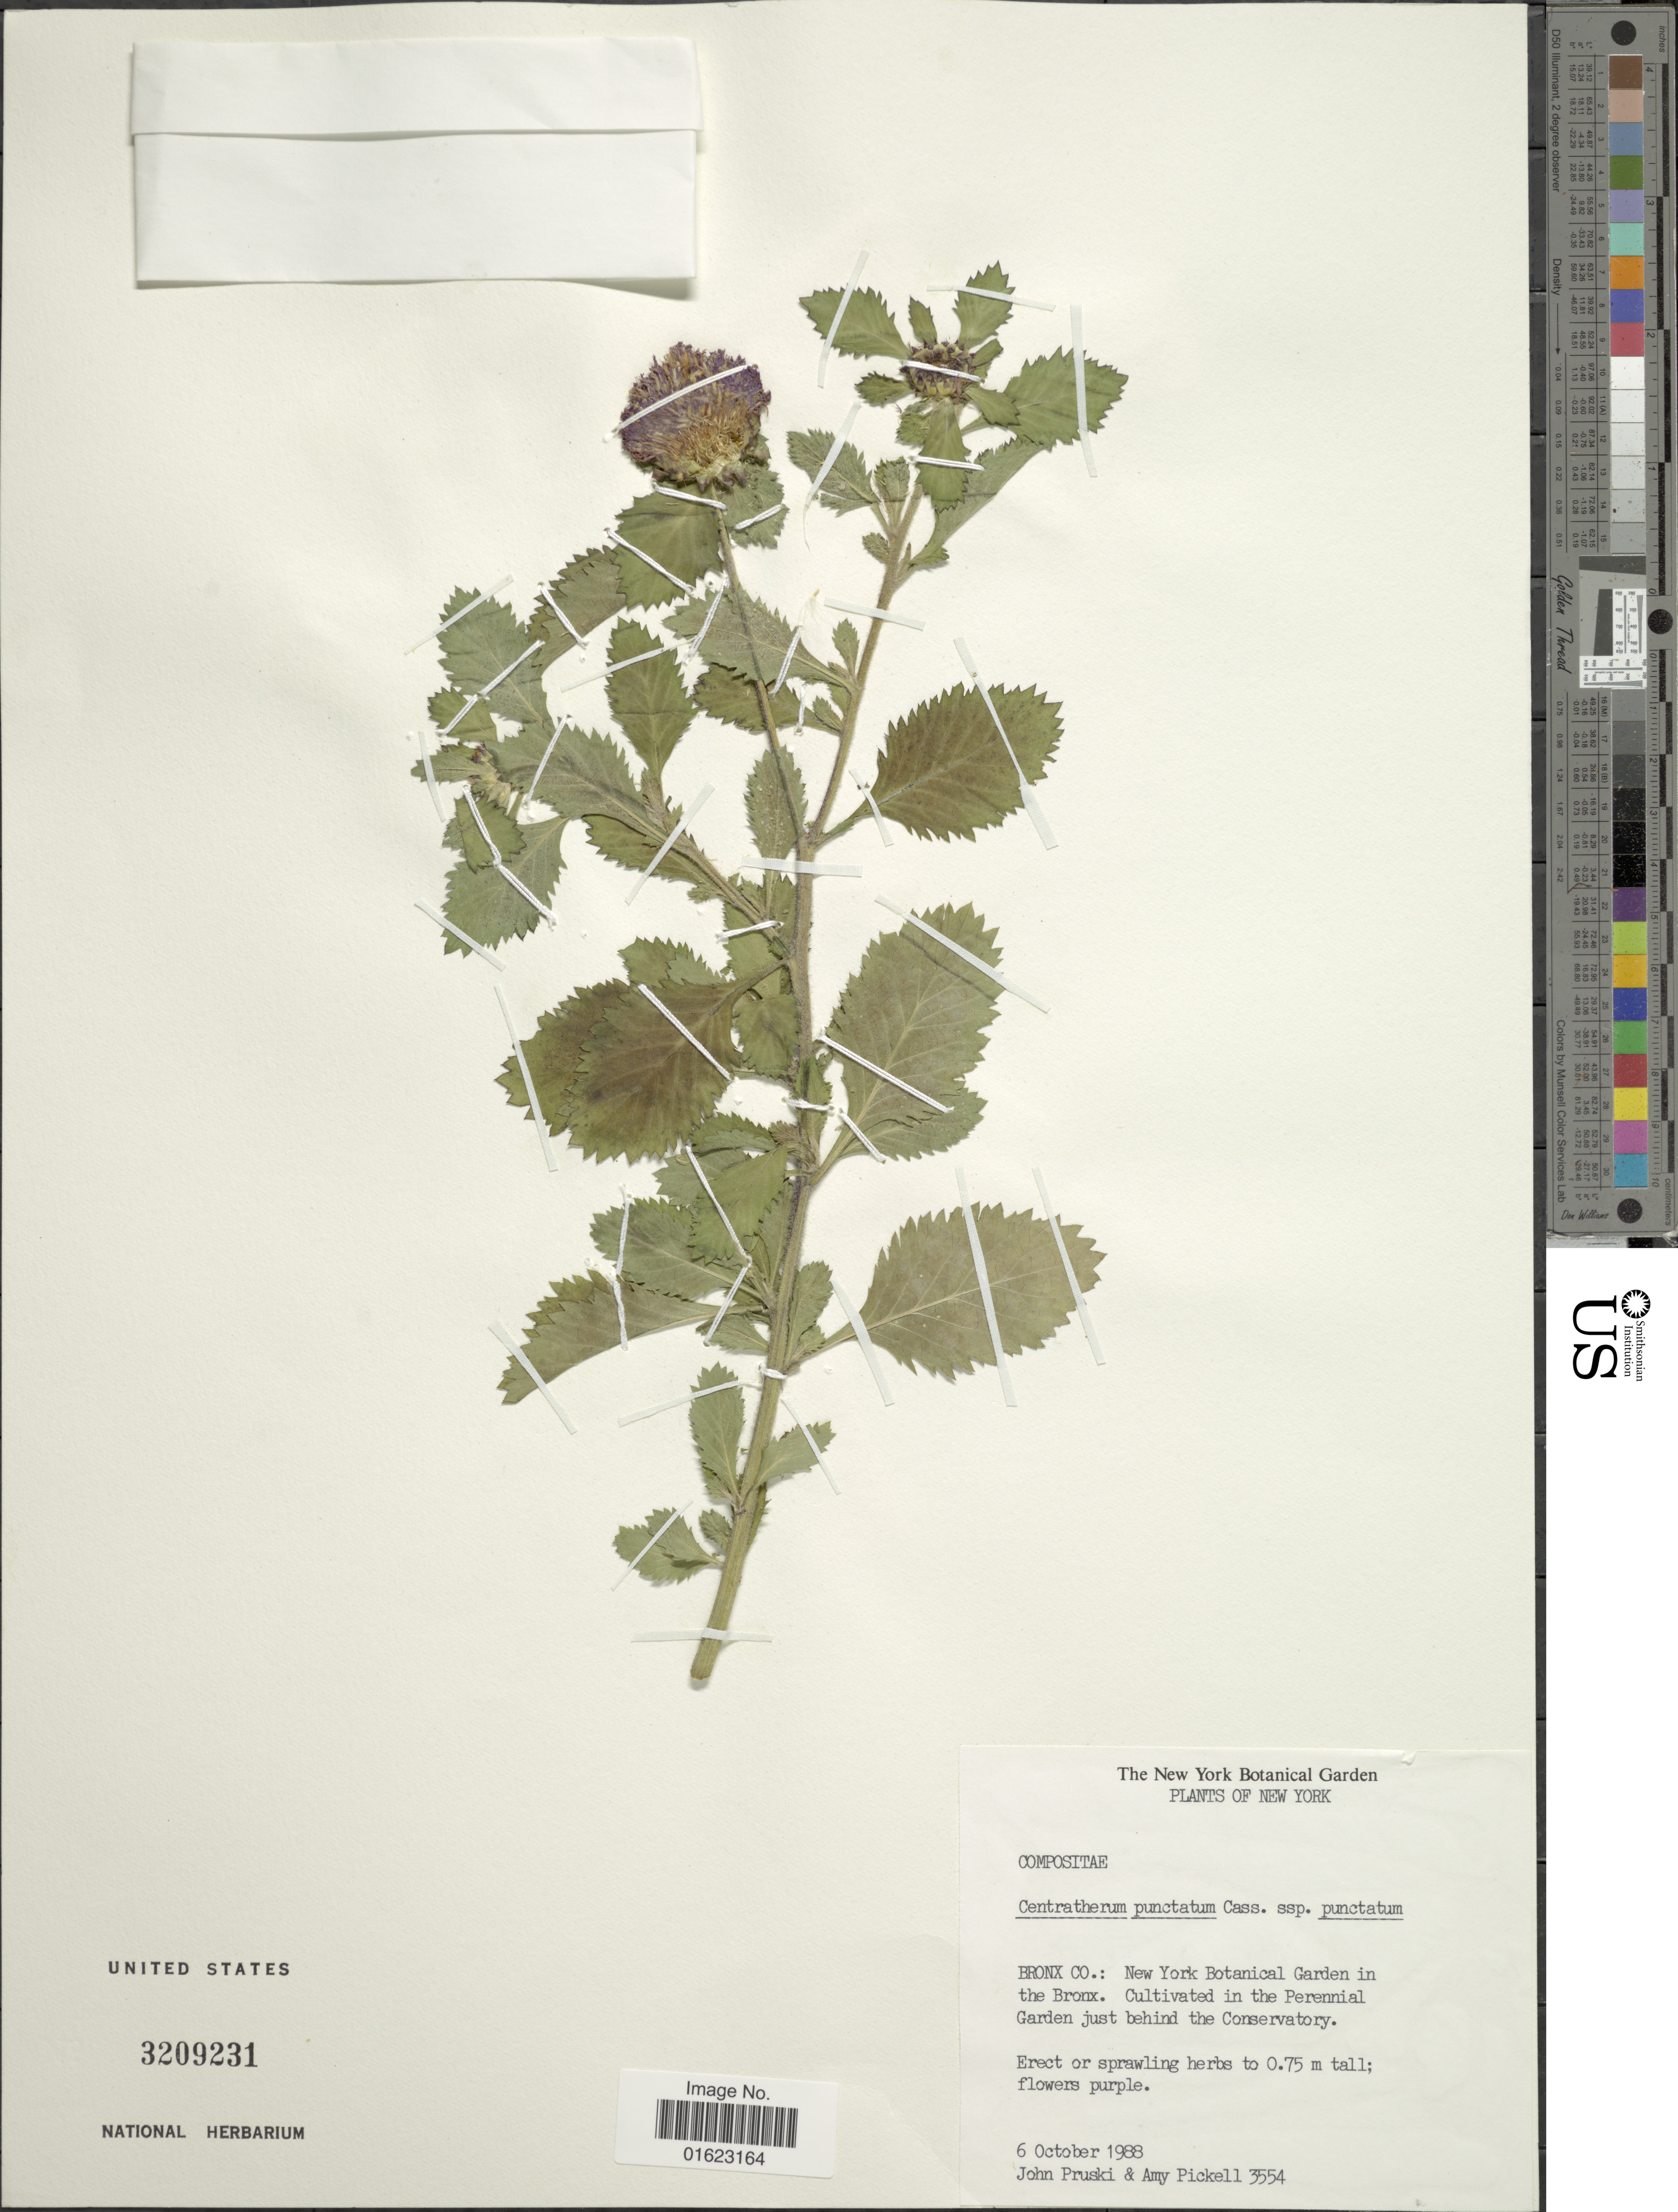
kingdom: Plantae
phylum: Tracheophyta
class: Magnoliopsida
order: Asterales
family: Asteraceae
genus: Centratherum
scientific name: Centratherum punctatum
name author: Cass.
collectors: J. F. Pruski & A. Pickel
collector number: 3554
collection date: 1988-10-06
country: United States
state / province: New York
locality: New York, Bronx Co.: New York Botanical Garden in the Bronx. In the Perennial Garden just behind the Conservatory.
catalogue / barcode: US 3209231